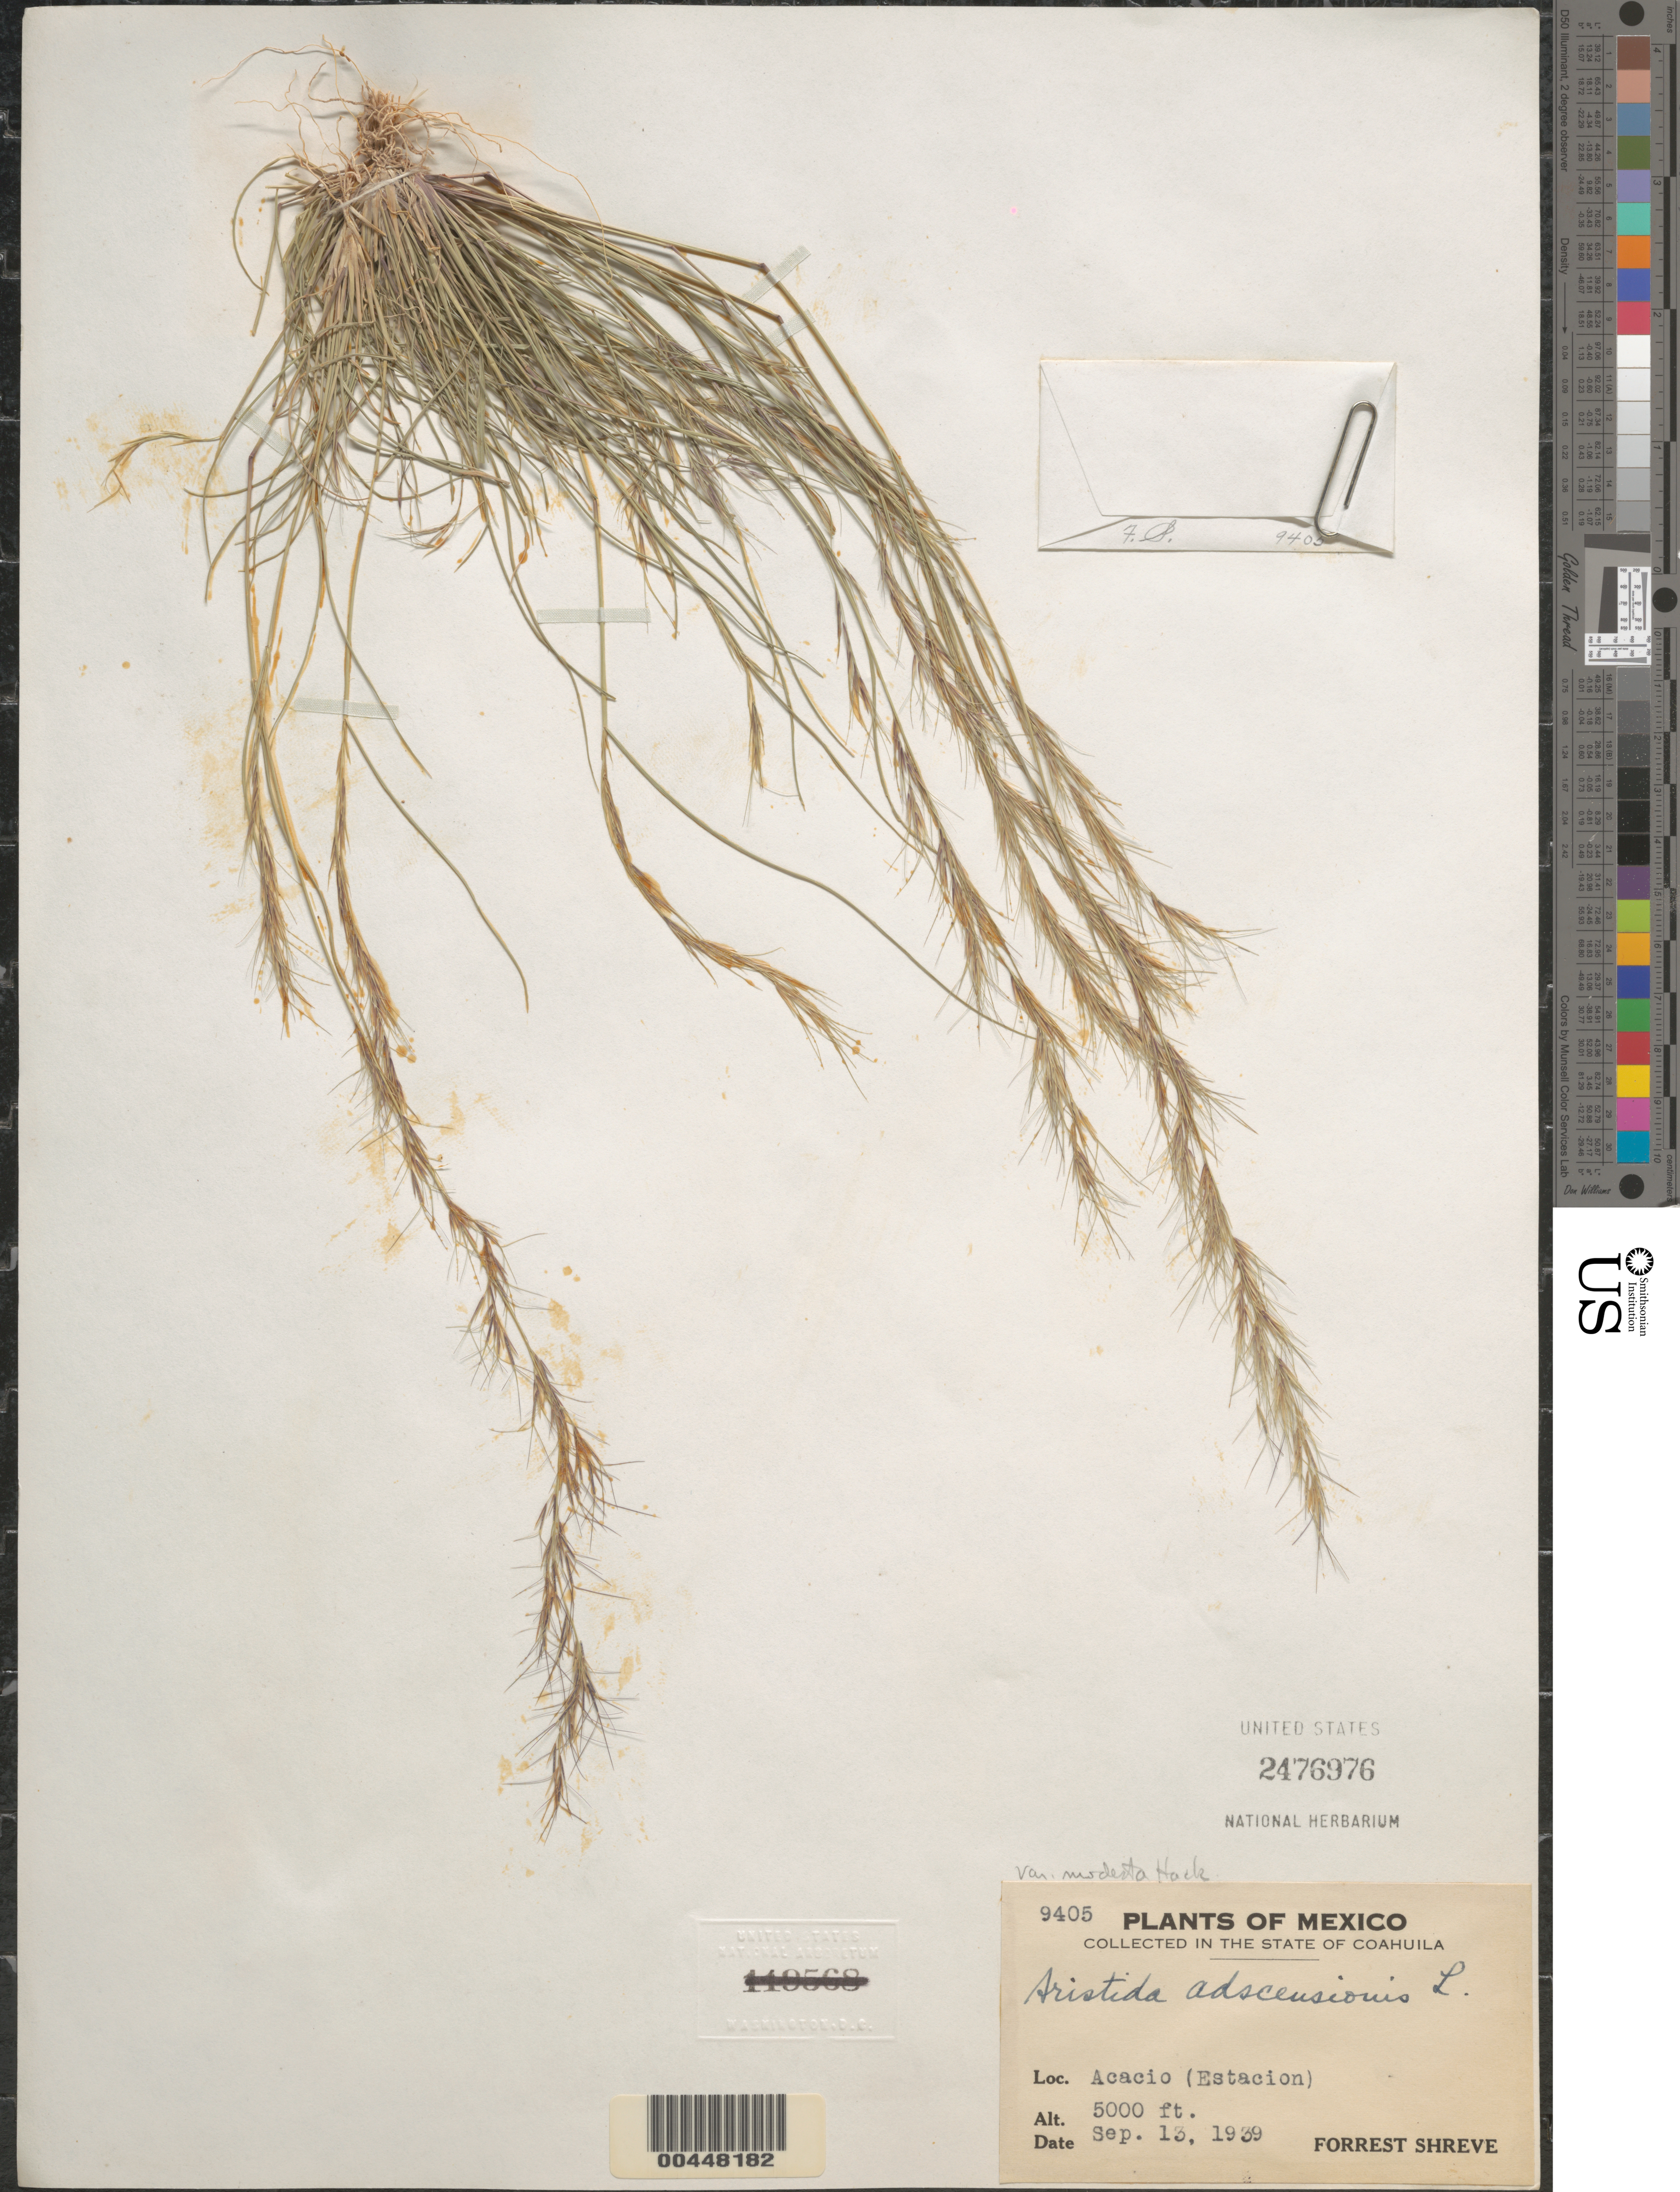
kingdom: Plantae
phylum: Tracheophyta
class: Liliopsida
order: Poales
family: Poaceae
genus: Aristida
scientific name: Aristida adscensionis var. modesta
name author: Hack. in Stuck.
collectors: F. Shreve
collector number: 9405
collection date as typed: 13 Sep 1939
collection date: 1939-09-13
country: Mexico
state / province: Coahuila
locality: Acacio (Estacion)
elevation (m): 1524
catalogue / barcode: US 2476976